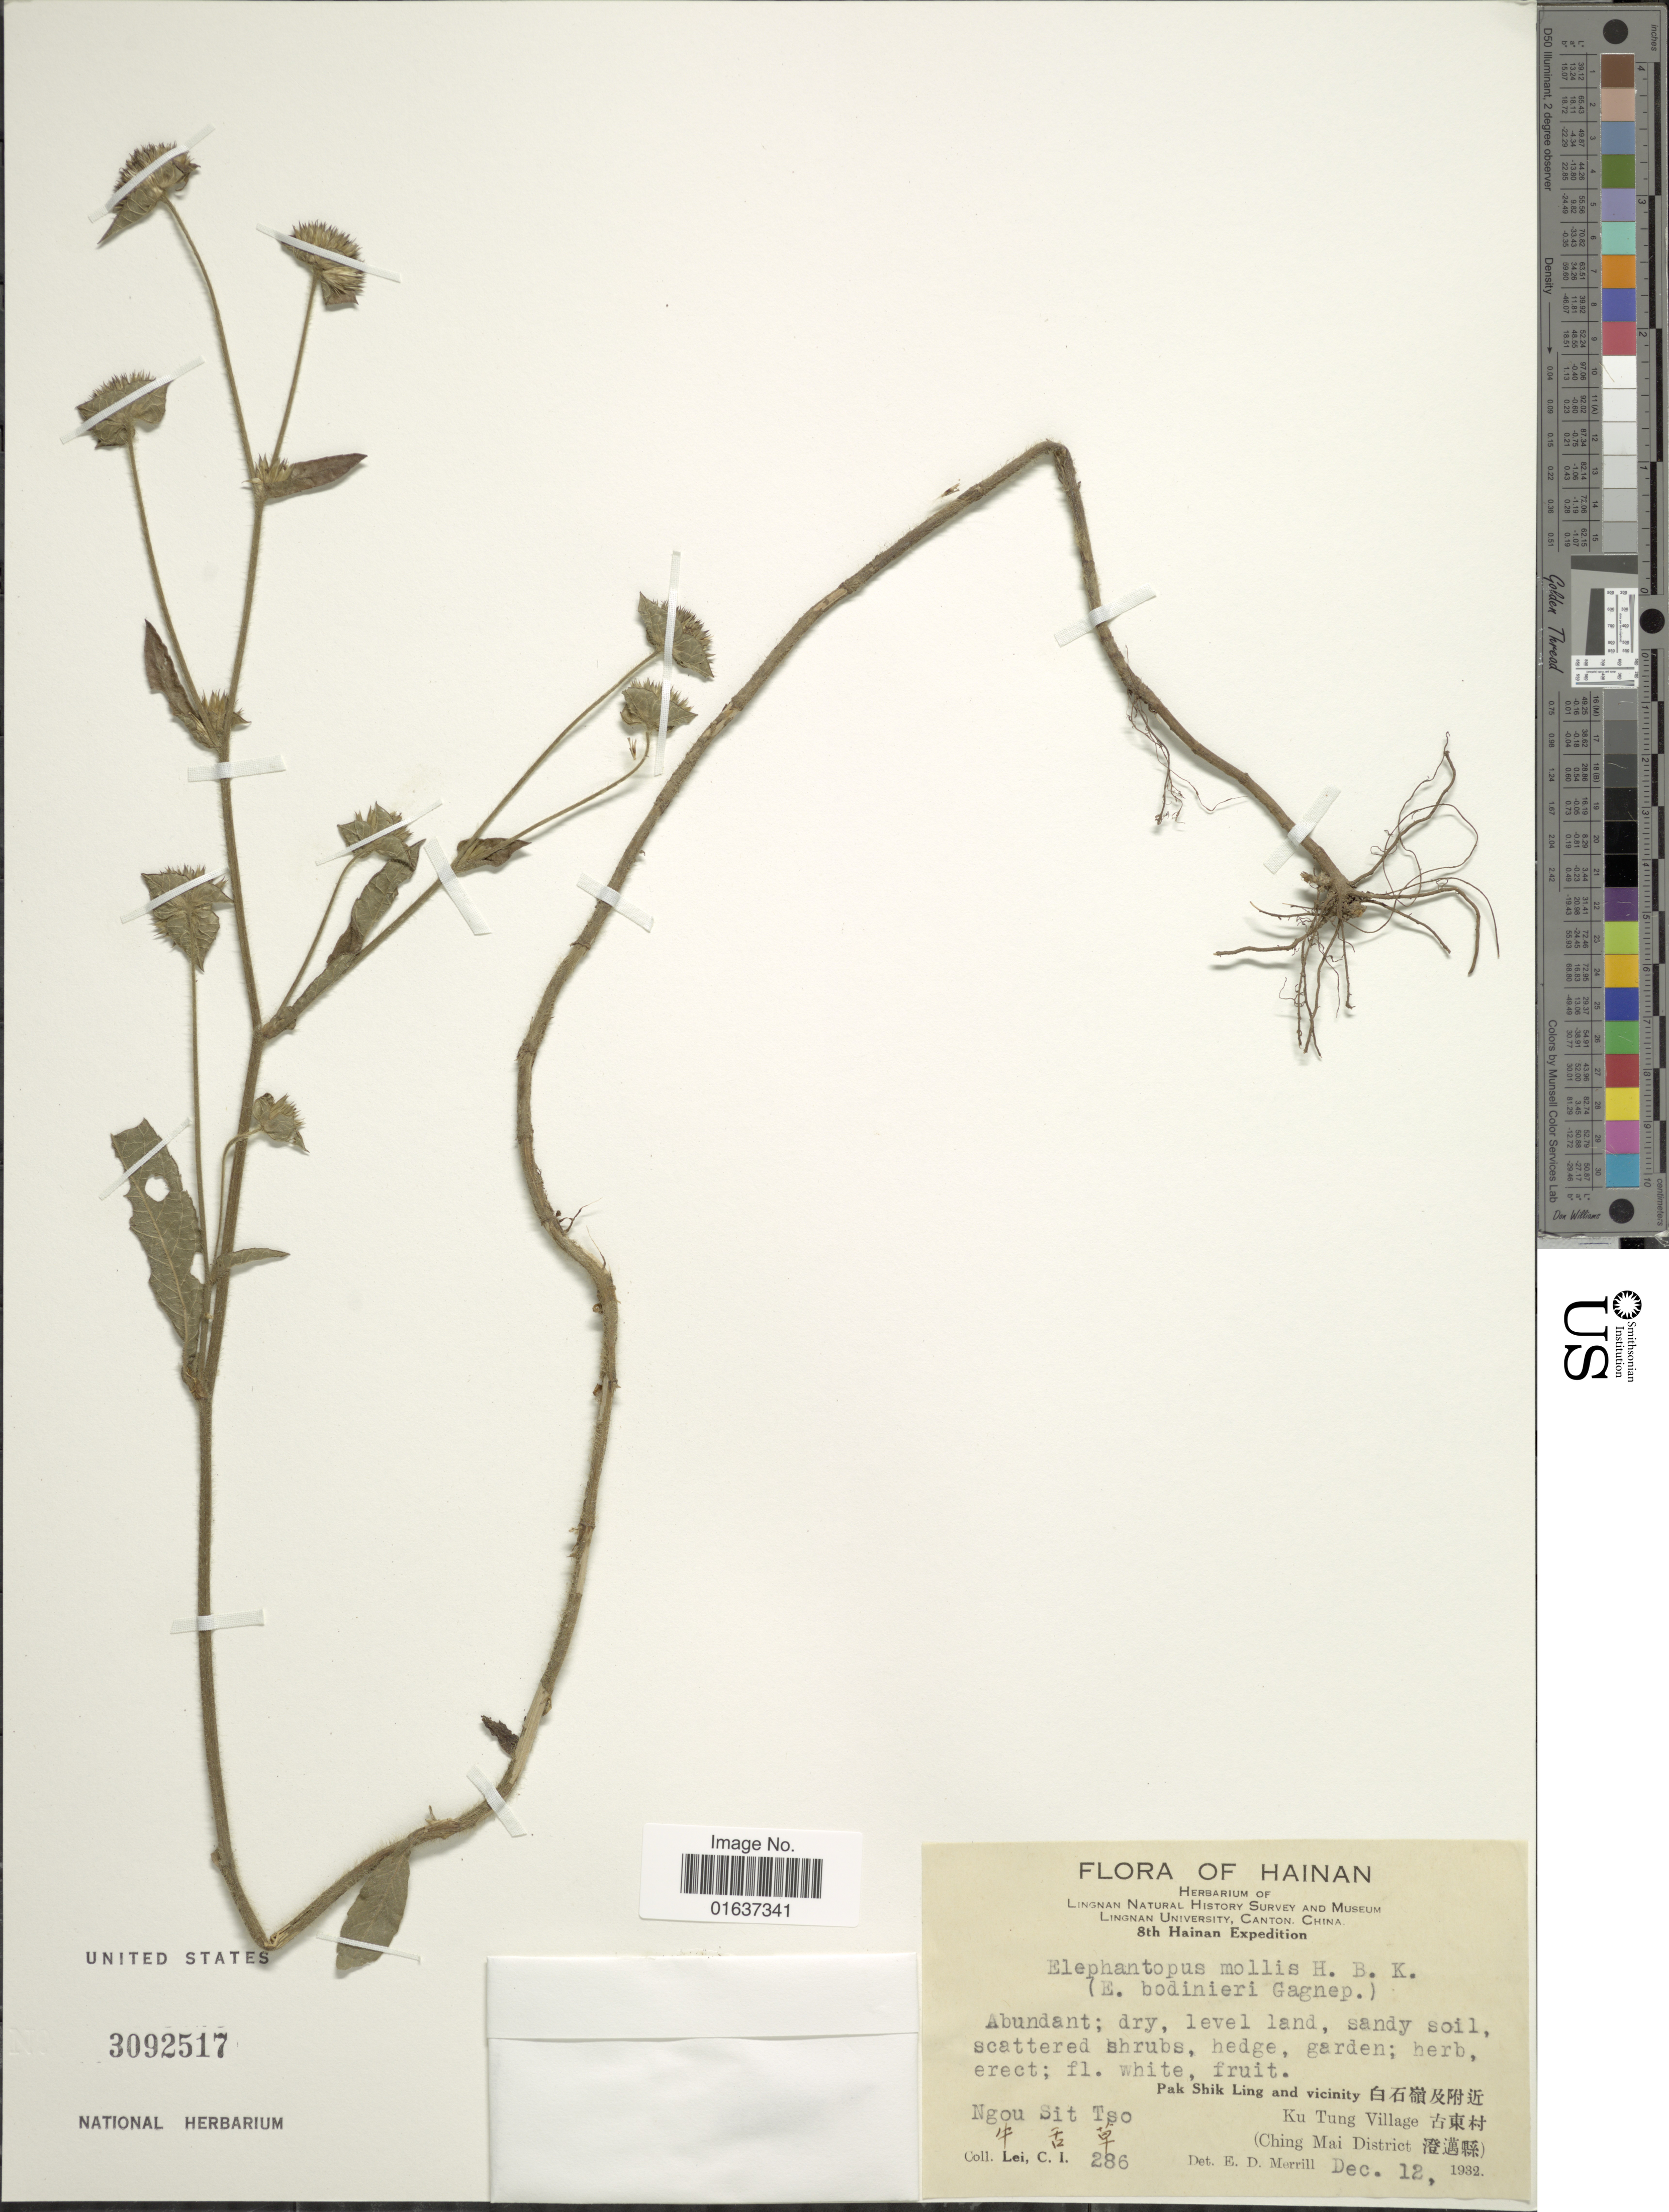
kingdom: Plantae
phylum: Tracheophyta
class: Magnoliopsida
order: Asterales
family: Asteraceae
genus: Elephantopus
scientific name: Elephantopus mollis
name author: Kunth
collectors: C. I. Lei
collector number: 286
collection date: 1932-12-12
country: China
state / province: Hainan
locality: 8th Hainan, Ngou Sit Tso, Pak Shik Ling and vicinity, Ku Tung Village (Ching Mai District)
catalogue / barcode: US 3092517